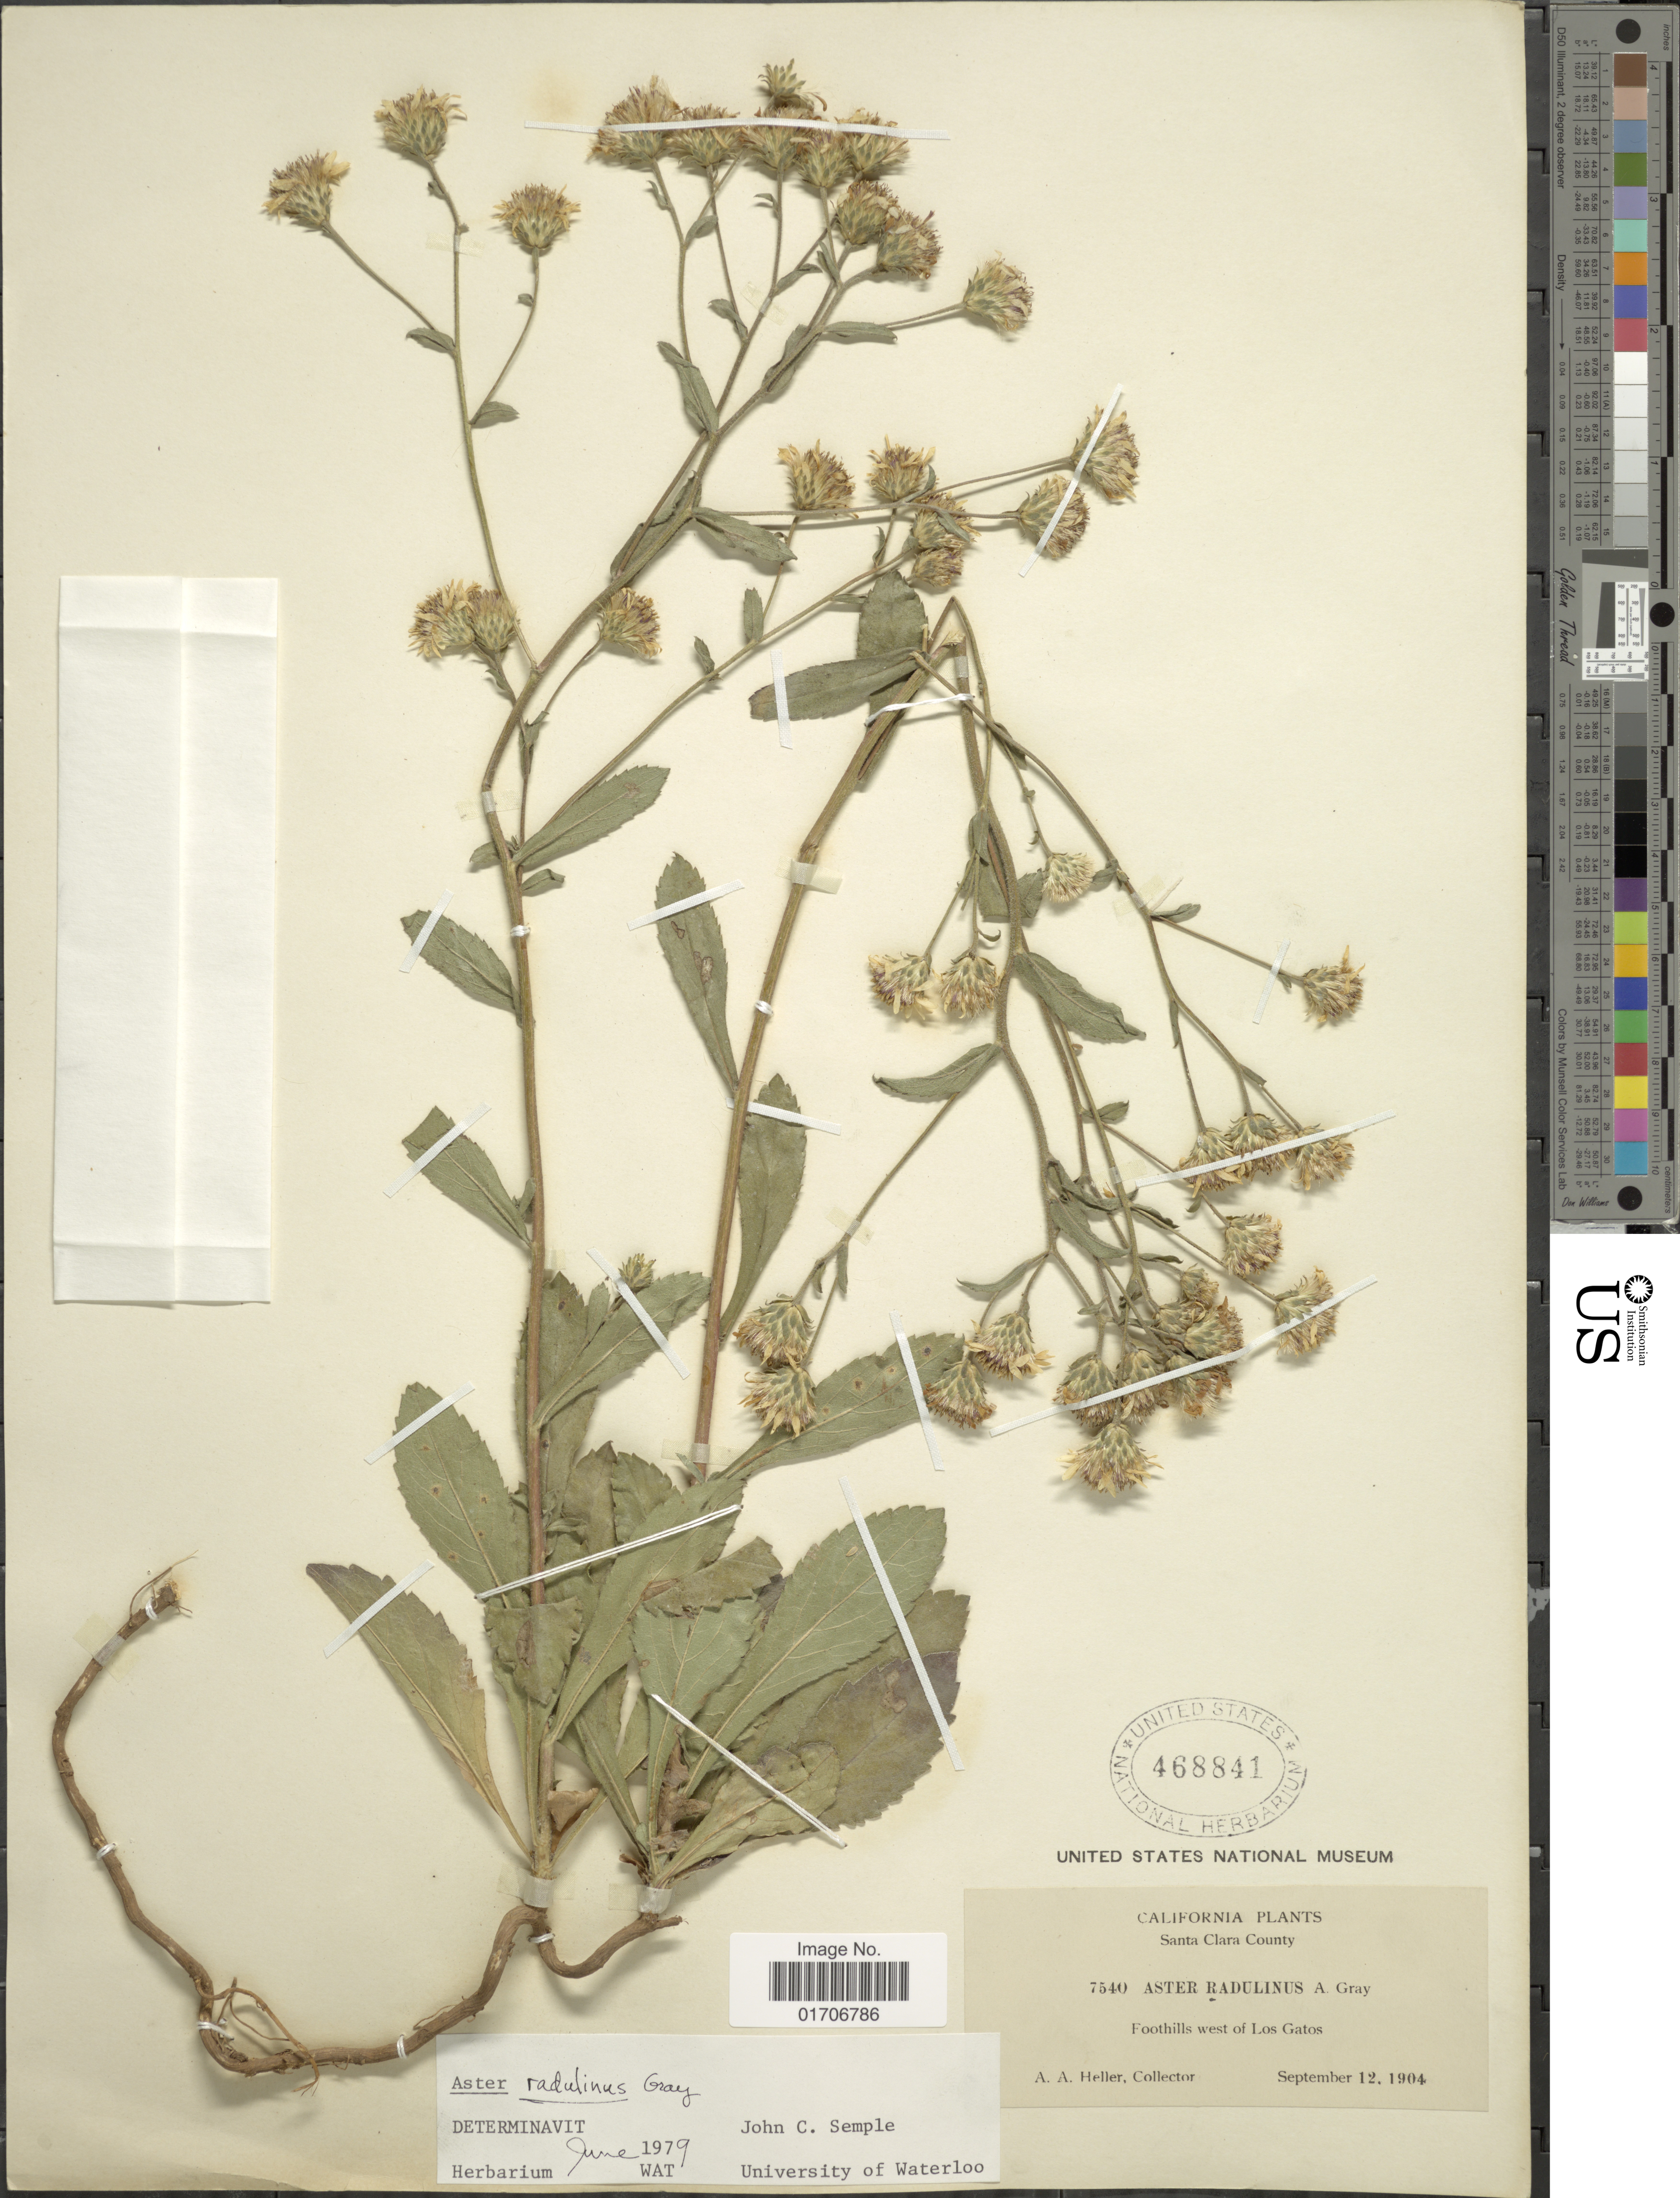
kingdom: Plantae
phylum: Tracheophyta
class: Magnoliopsida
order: Asterales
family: Asteraceae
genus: Eurybia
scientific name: Eurybia radulina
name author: (A. Gray) G.L. Nesom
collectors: A. A. Heller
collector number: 7540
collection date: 1904-09-12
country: United States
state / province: California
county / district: Santa Clara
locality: Santa Clara County. Foothills west of Los Gatos.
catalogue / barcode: US 468841